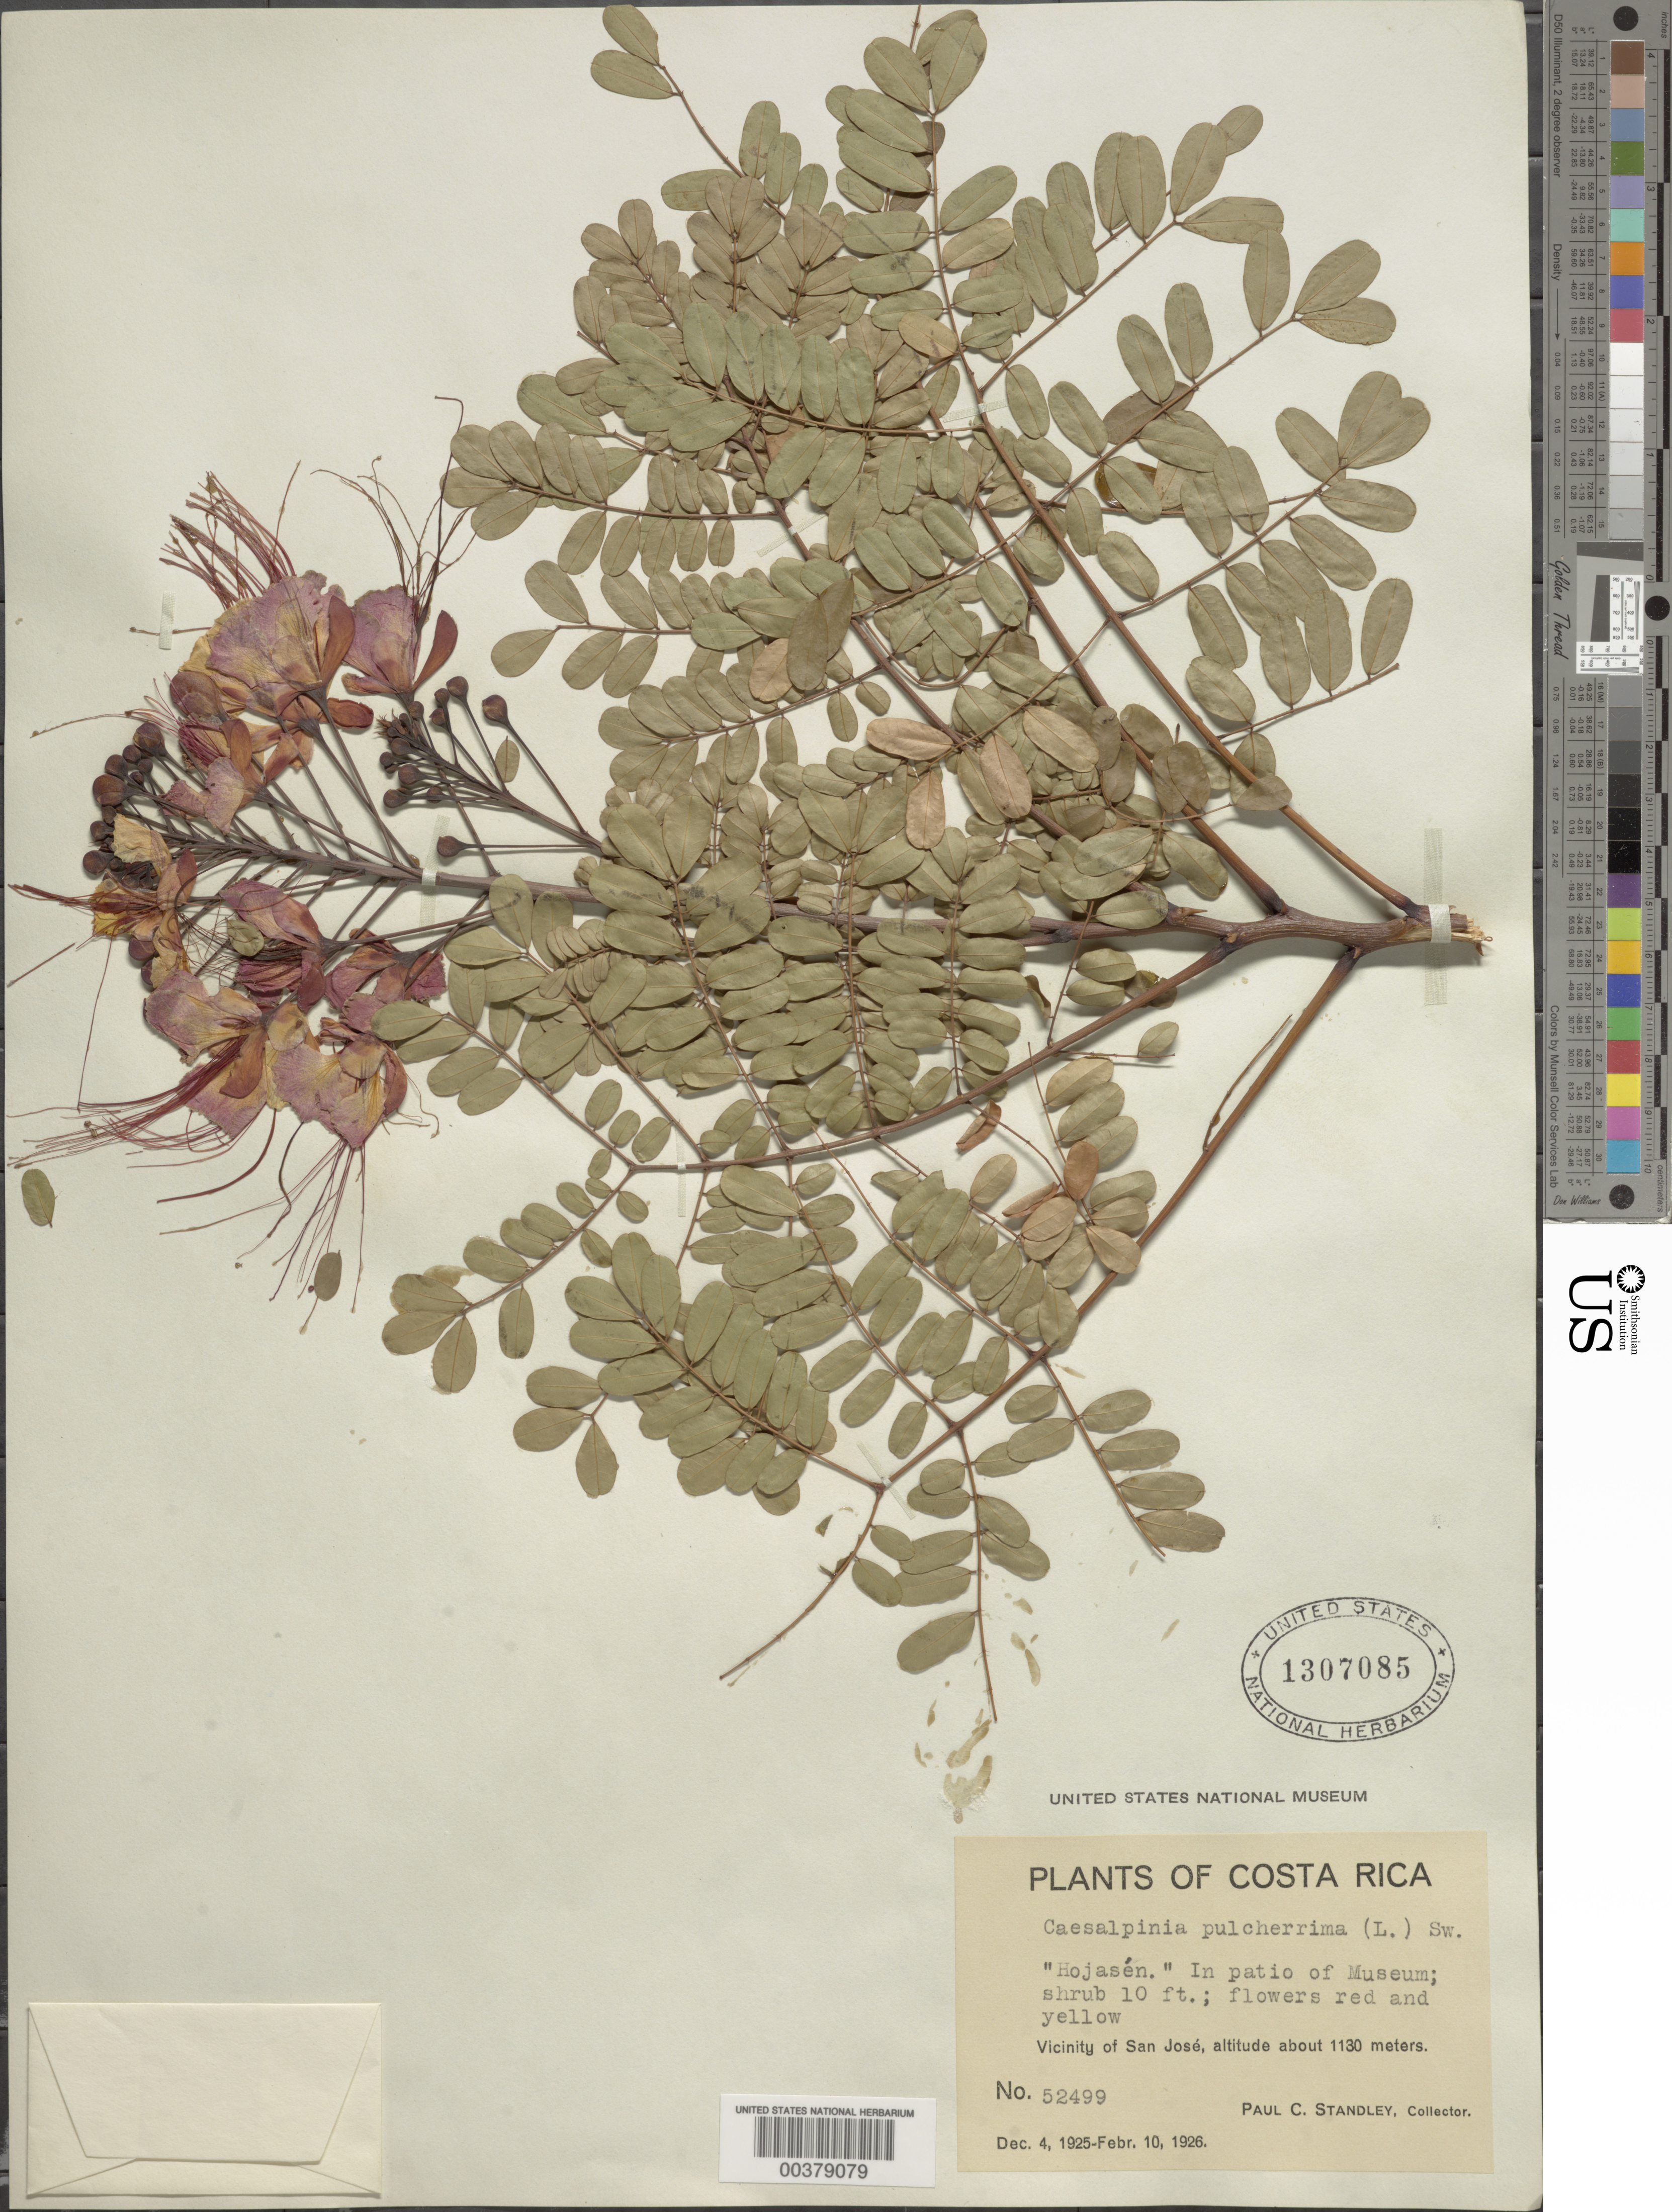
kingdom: Plantae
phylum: Tracheophyta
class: Magnoliopsida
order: Fabales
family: Fabaceae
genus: Caesalpinia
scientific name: Caesalpinia pulcherrima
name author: (L.) Sw.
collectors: P. C. Standley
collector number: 52499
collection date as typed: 04 Dec 1925 to 10 Feb 1926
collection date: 1925-12-04/1926-02-10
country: Costa Rica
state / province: San José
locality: In patio of museum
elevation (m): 1130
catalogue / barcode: US 1307085